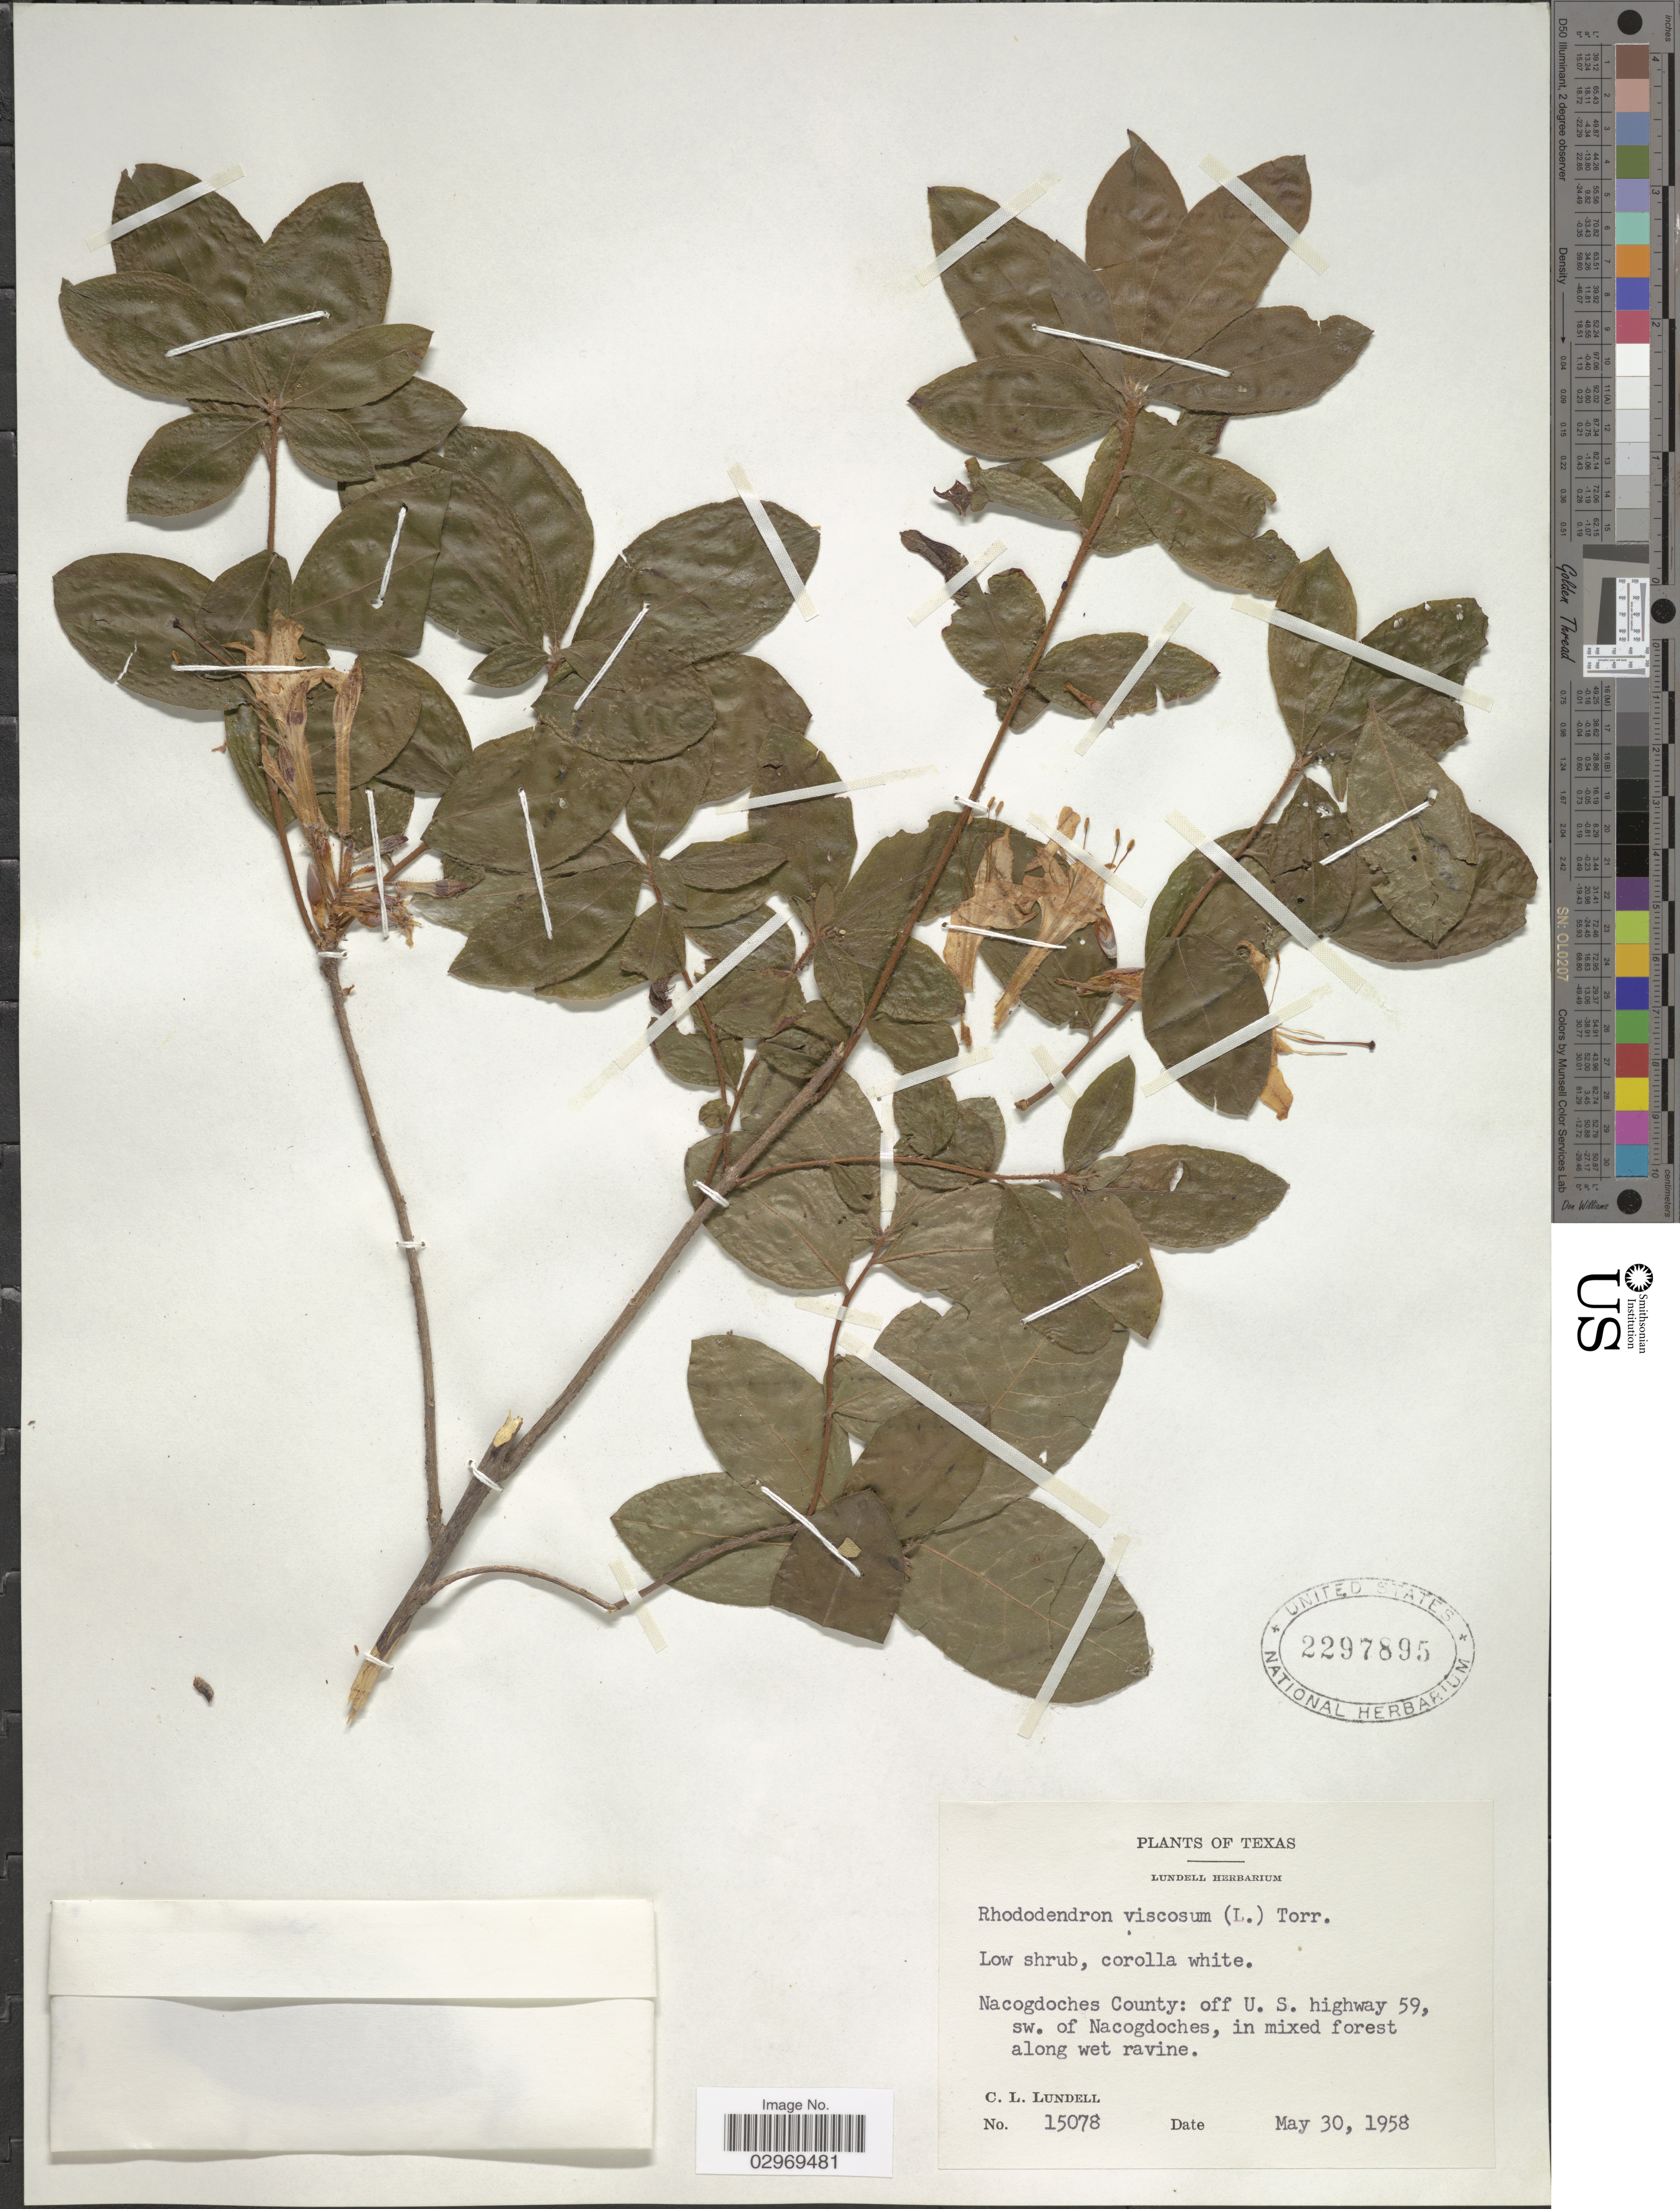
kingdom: Plantae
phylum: Tracheophyta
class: Magnoliopsida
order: Ericales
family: Ericaceae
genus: Rhododendron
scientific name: Rhododendron viscosum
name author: (L.) Torr.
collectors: C. L. Lundell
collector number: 15078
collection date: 1958-05-30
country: United States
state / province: Texas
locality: Nacogdoches County, off U.S. highway 59, sw. of Nacogdoches.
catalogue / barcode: US 2297895